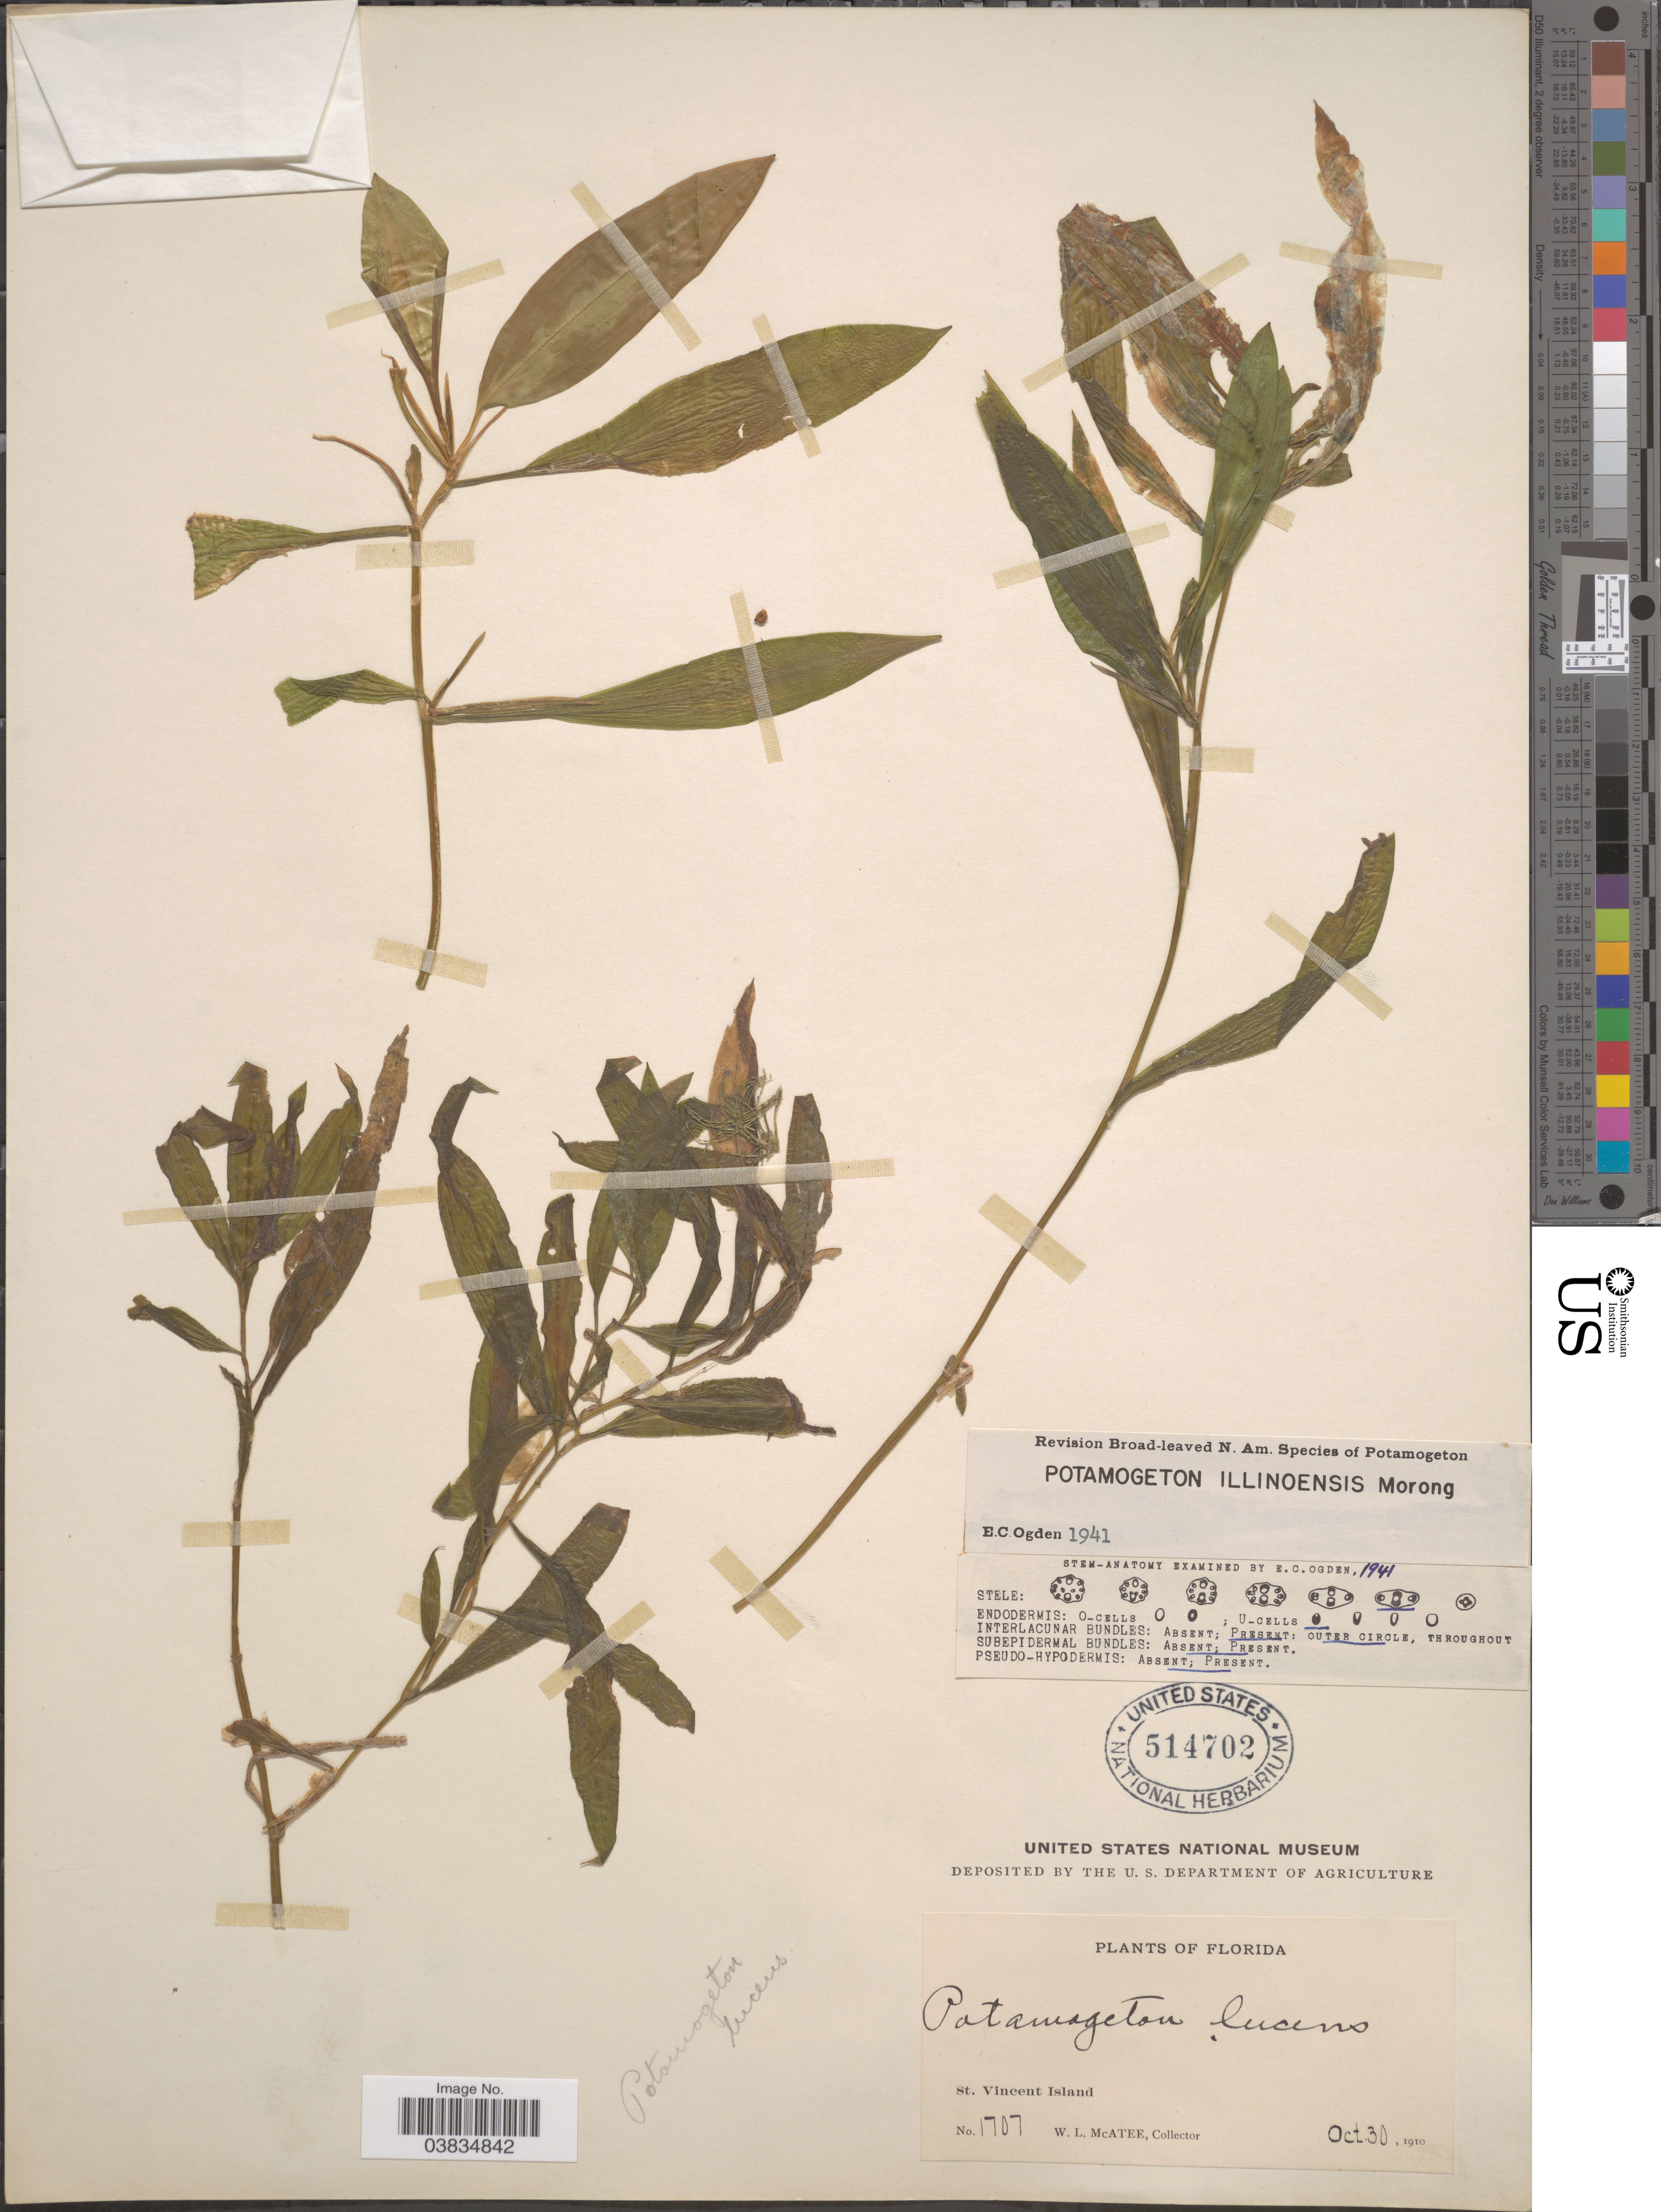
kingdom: Plantae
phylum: Tracheophyta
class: Liliopsida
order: Alismatales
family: Potamogetonaceae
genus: Potamogeton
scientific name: Potamogeton illinoensis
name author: Morong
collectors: W. McAtee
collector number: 1707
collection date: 1910-10-30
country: United States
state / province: Florida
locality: St. Vincent Island.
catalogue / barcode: US 514702